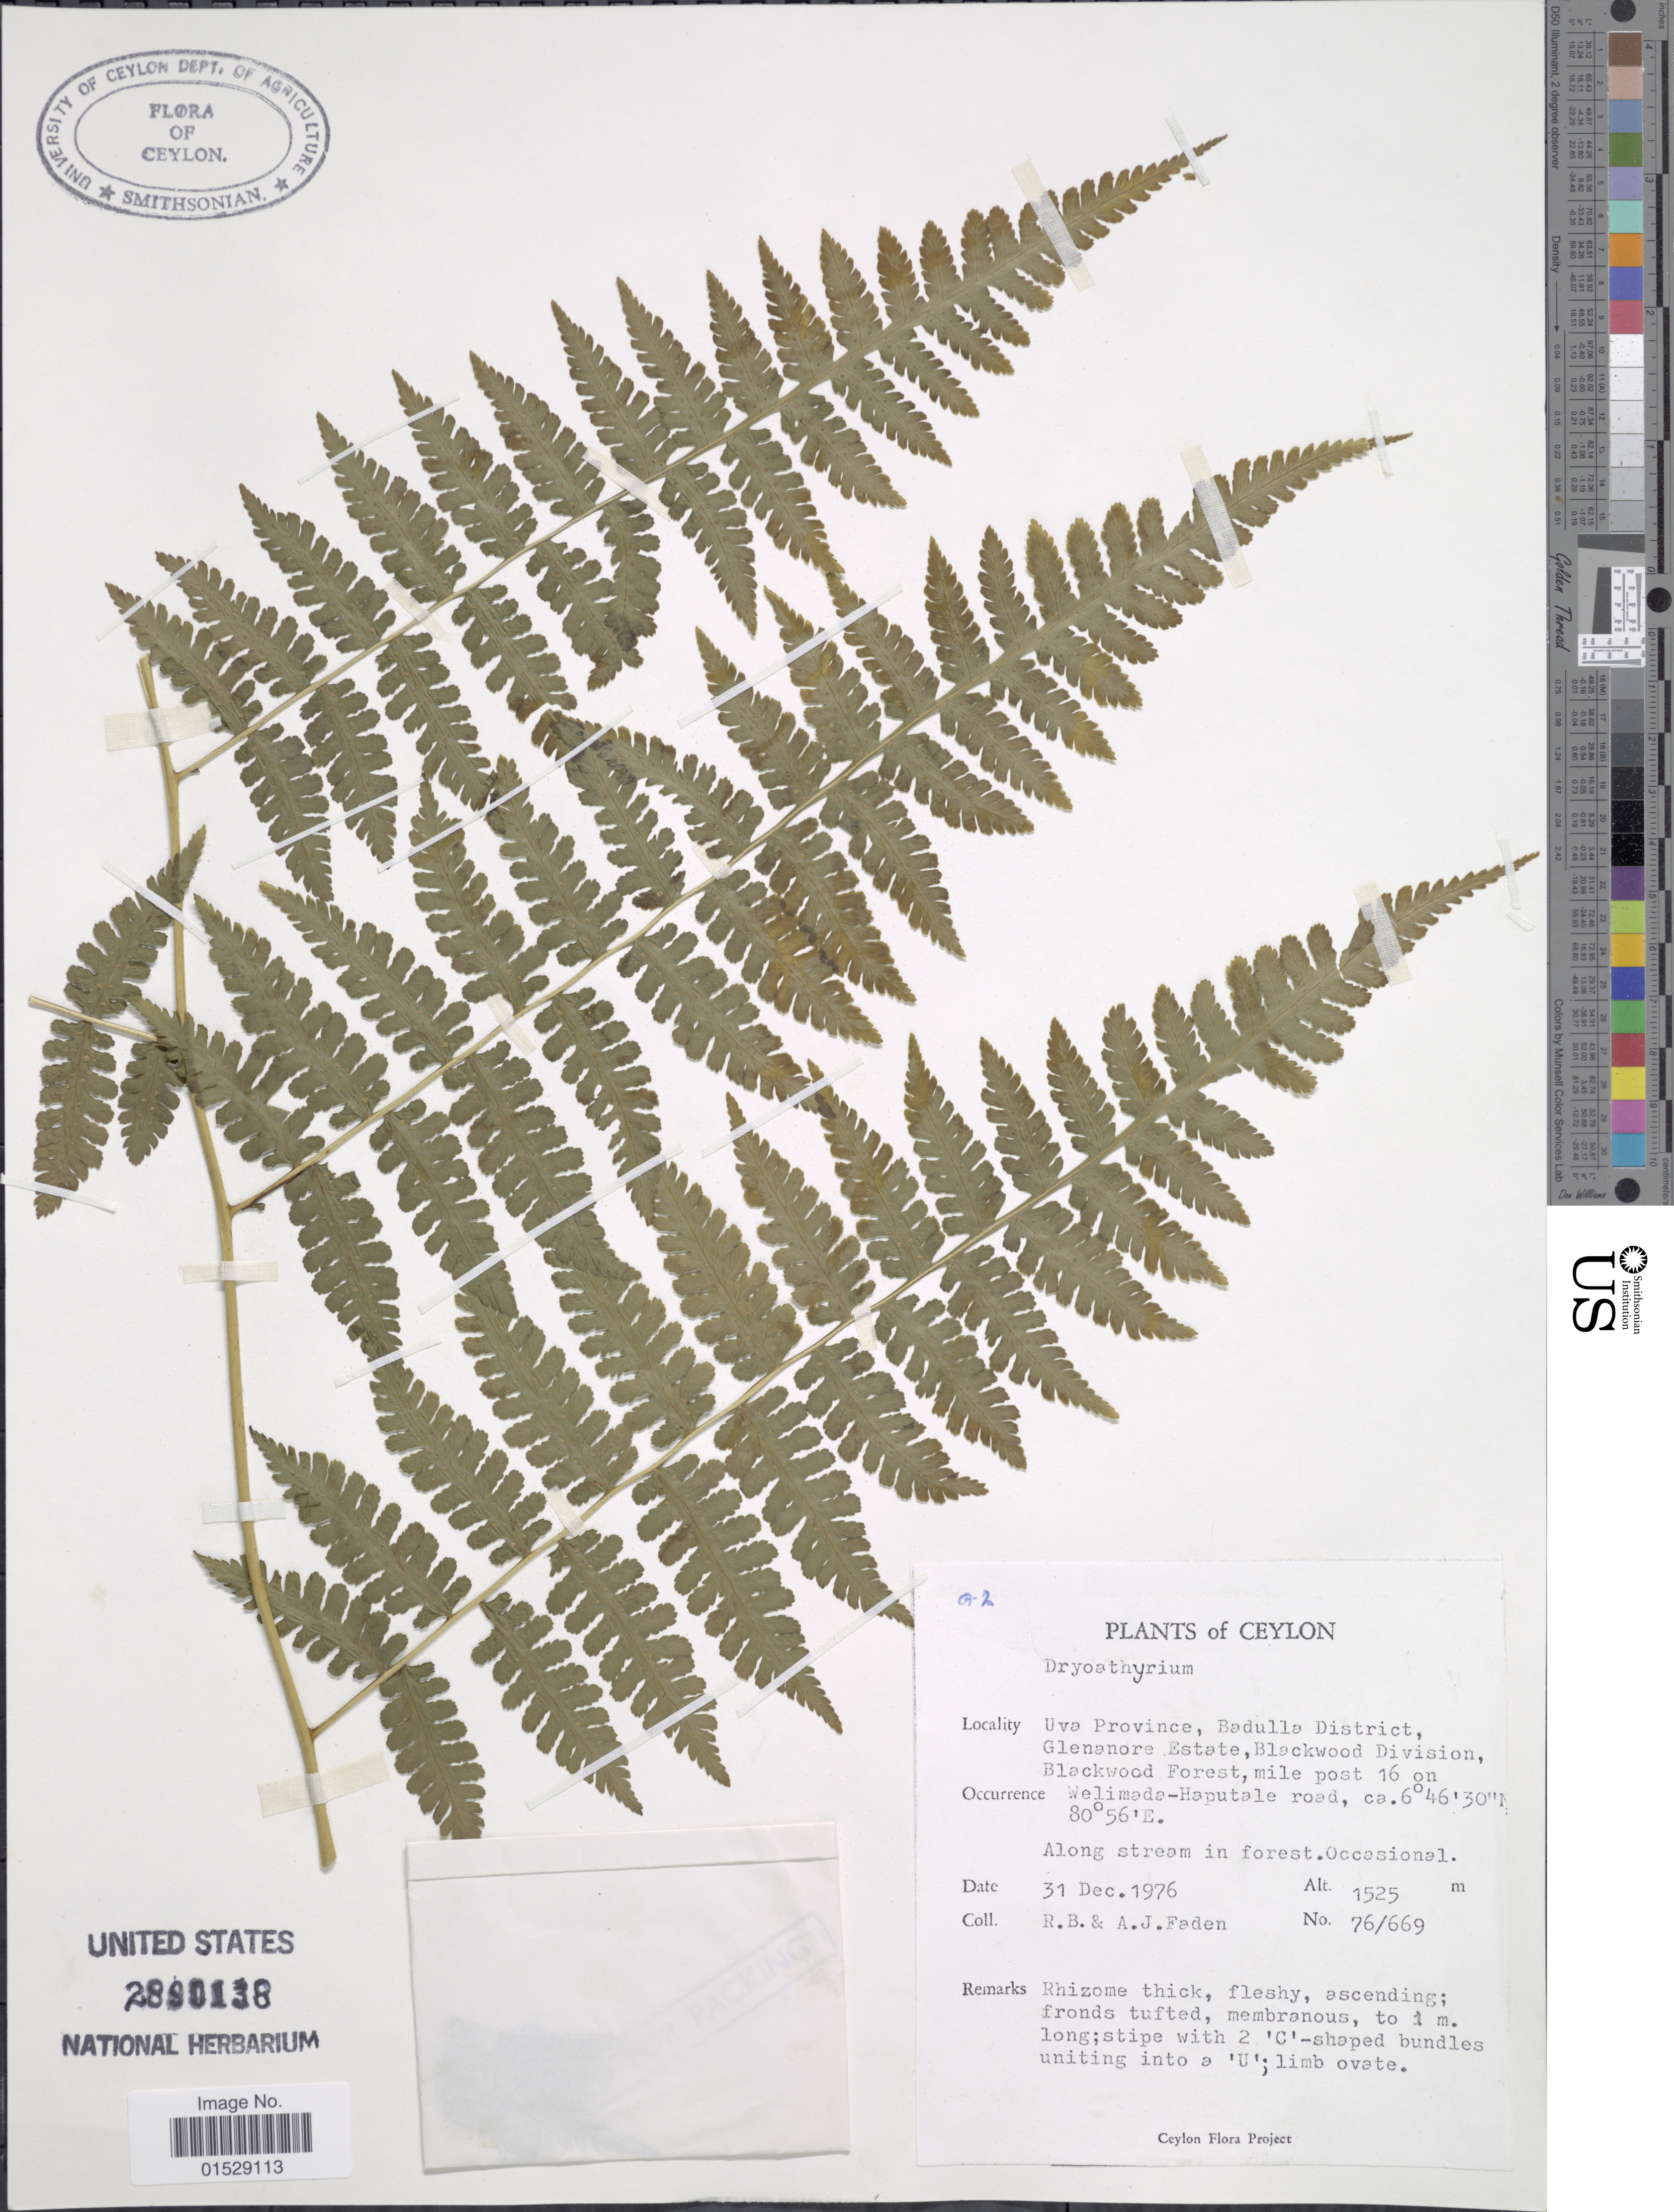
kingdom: Plantae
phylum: Tracheophyta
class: Polypodiopsida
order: Polypodiales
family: Athyriaceae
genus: Deparia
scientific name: Deparia sp.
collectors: R. B. Faden & A. J. Faden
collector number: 76/669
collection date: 1976-12-31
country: Sri Lanka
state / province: Uva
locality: Ceylon, Uva Province, Badulla District, Glenanore Estate, Blackwood Division, Blackwood forest, mile post 16 on Welimada-Haputale road. Along stream in forest.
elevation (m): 1525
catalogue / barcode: US 2890138